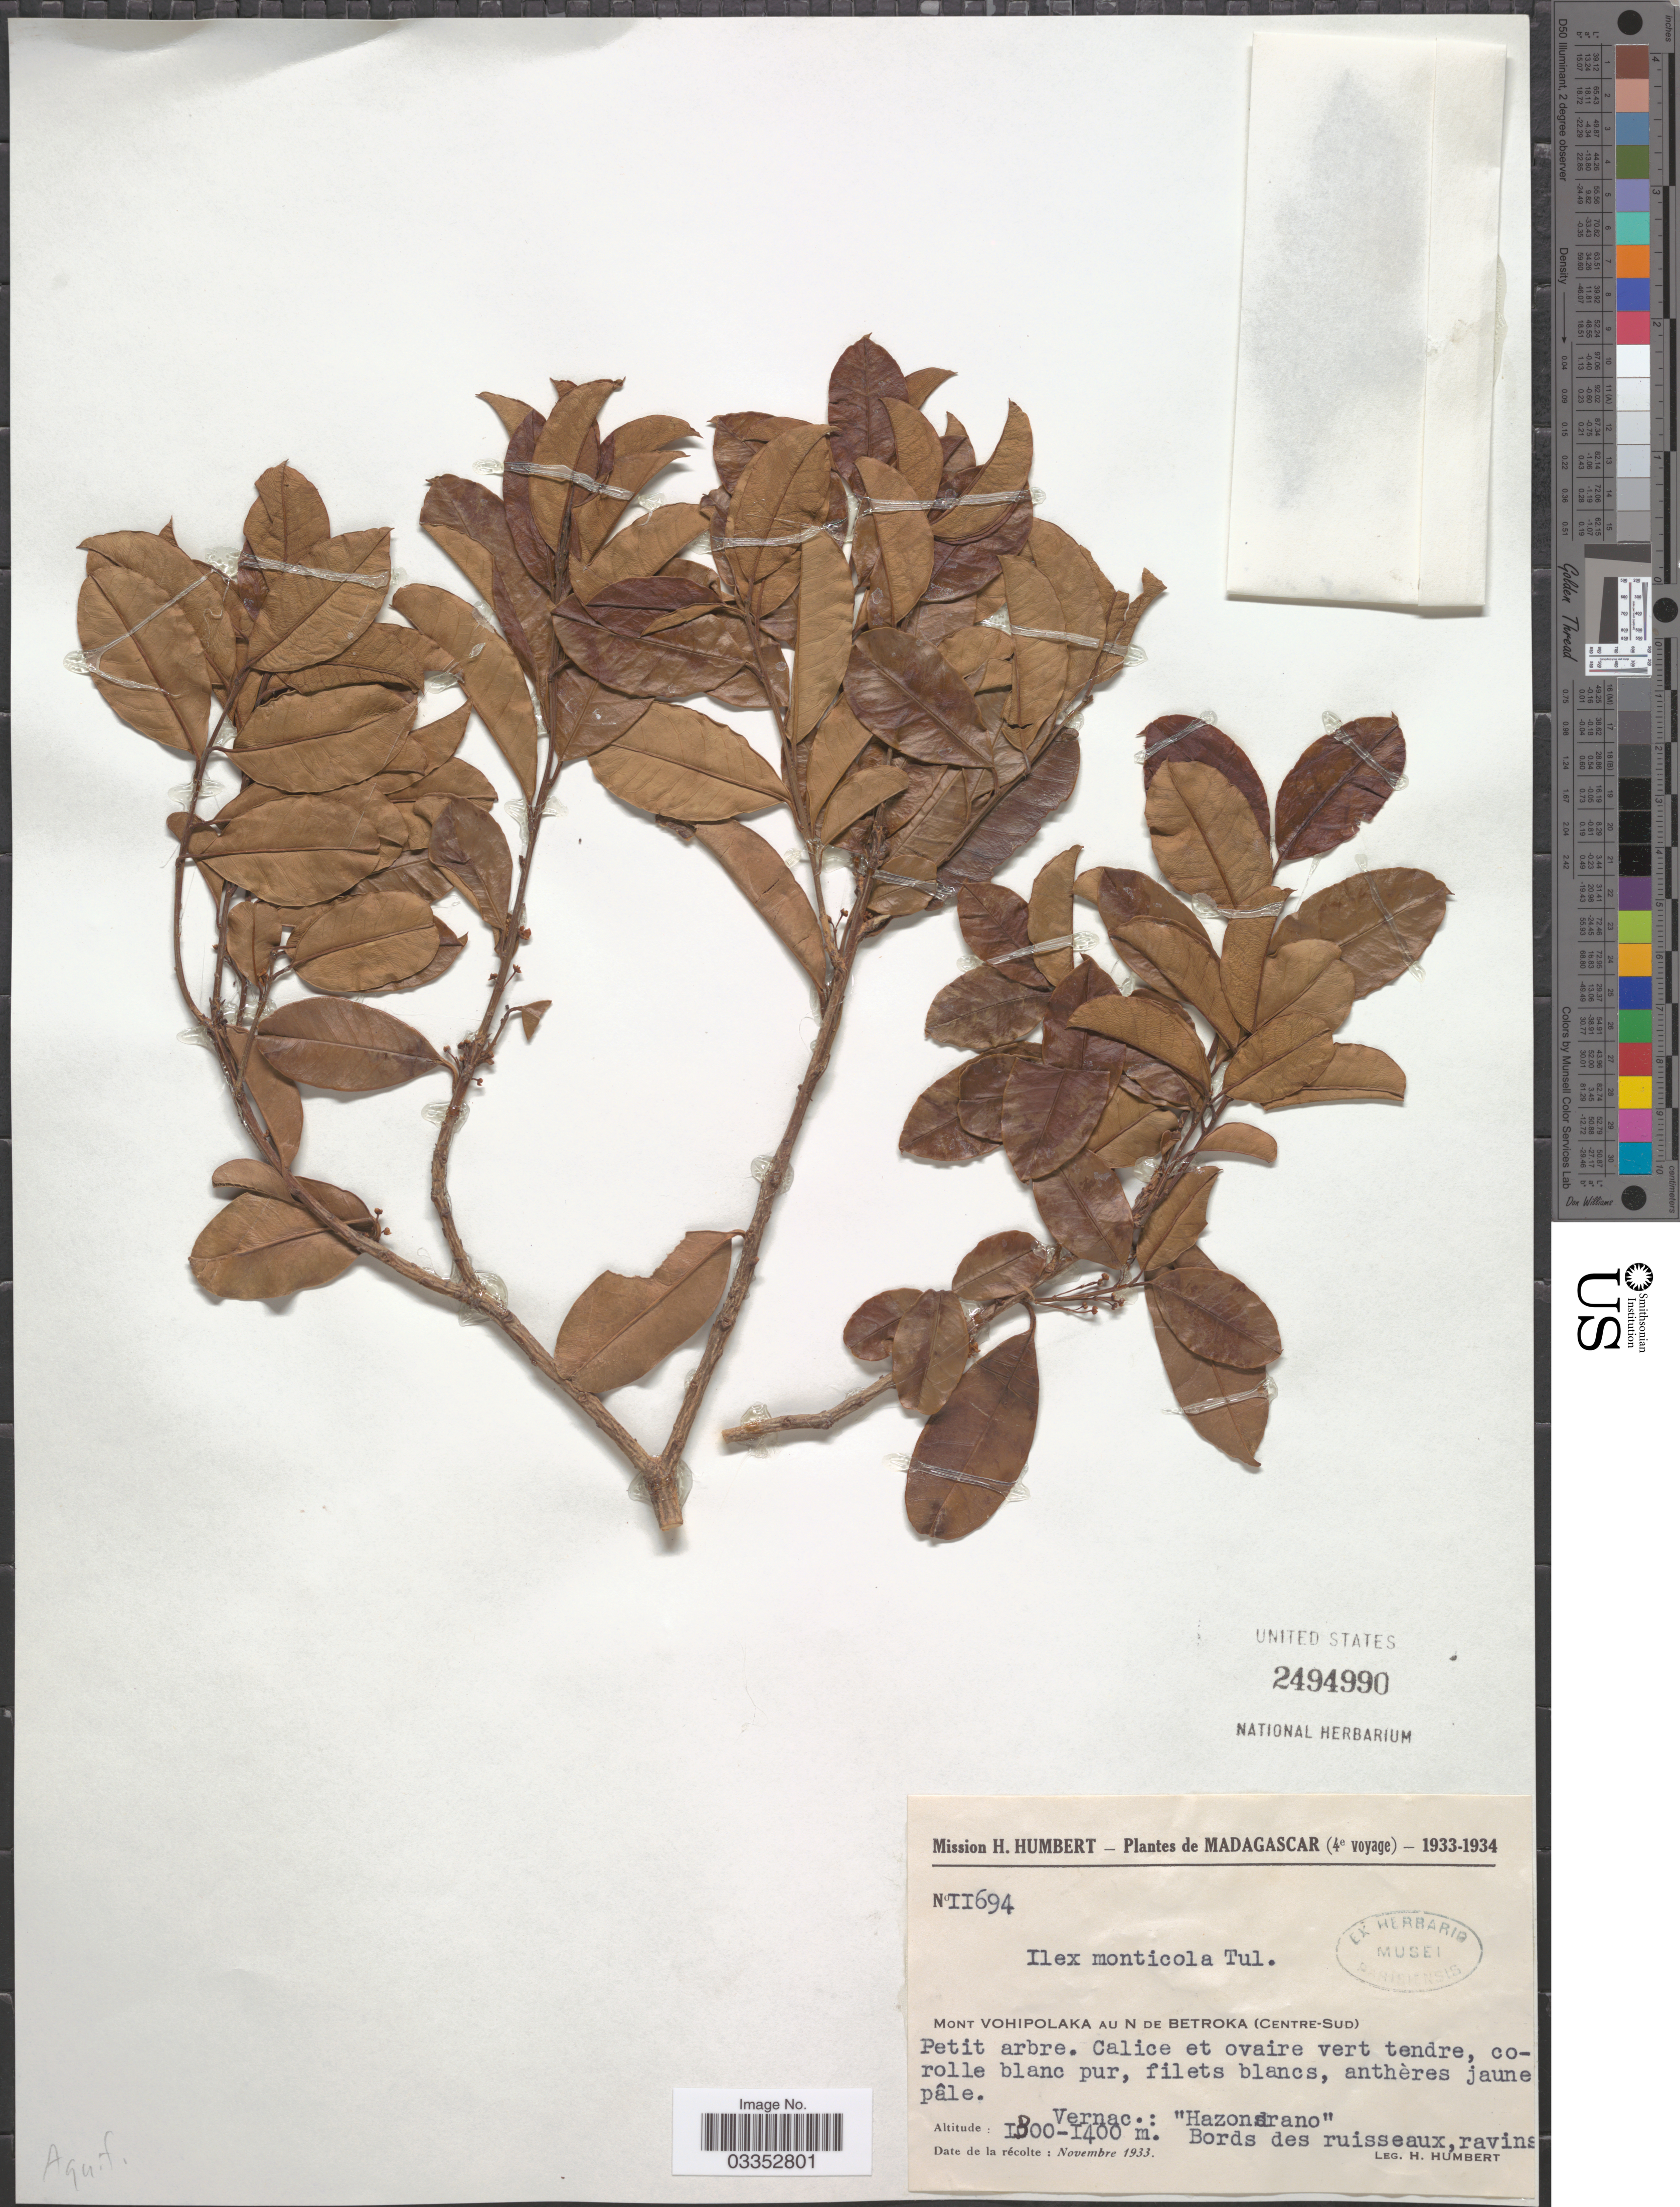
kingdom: Plantae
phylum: Tracheophyta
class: Magnoliopsida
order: Aquifoliales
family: Aquifoliaceae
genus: Ilex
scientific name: Ilex mitis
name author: (L.) Radlk.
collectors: H. Humbert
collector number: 11694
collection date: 1933-11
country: Madagascar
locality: Mont Vohipolaka au N de Betroka (Centre-Sud).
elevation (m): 1300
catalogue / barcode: US 2494990